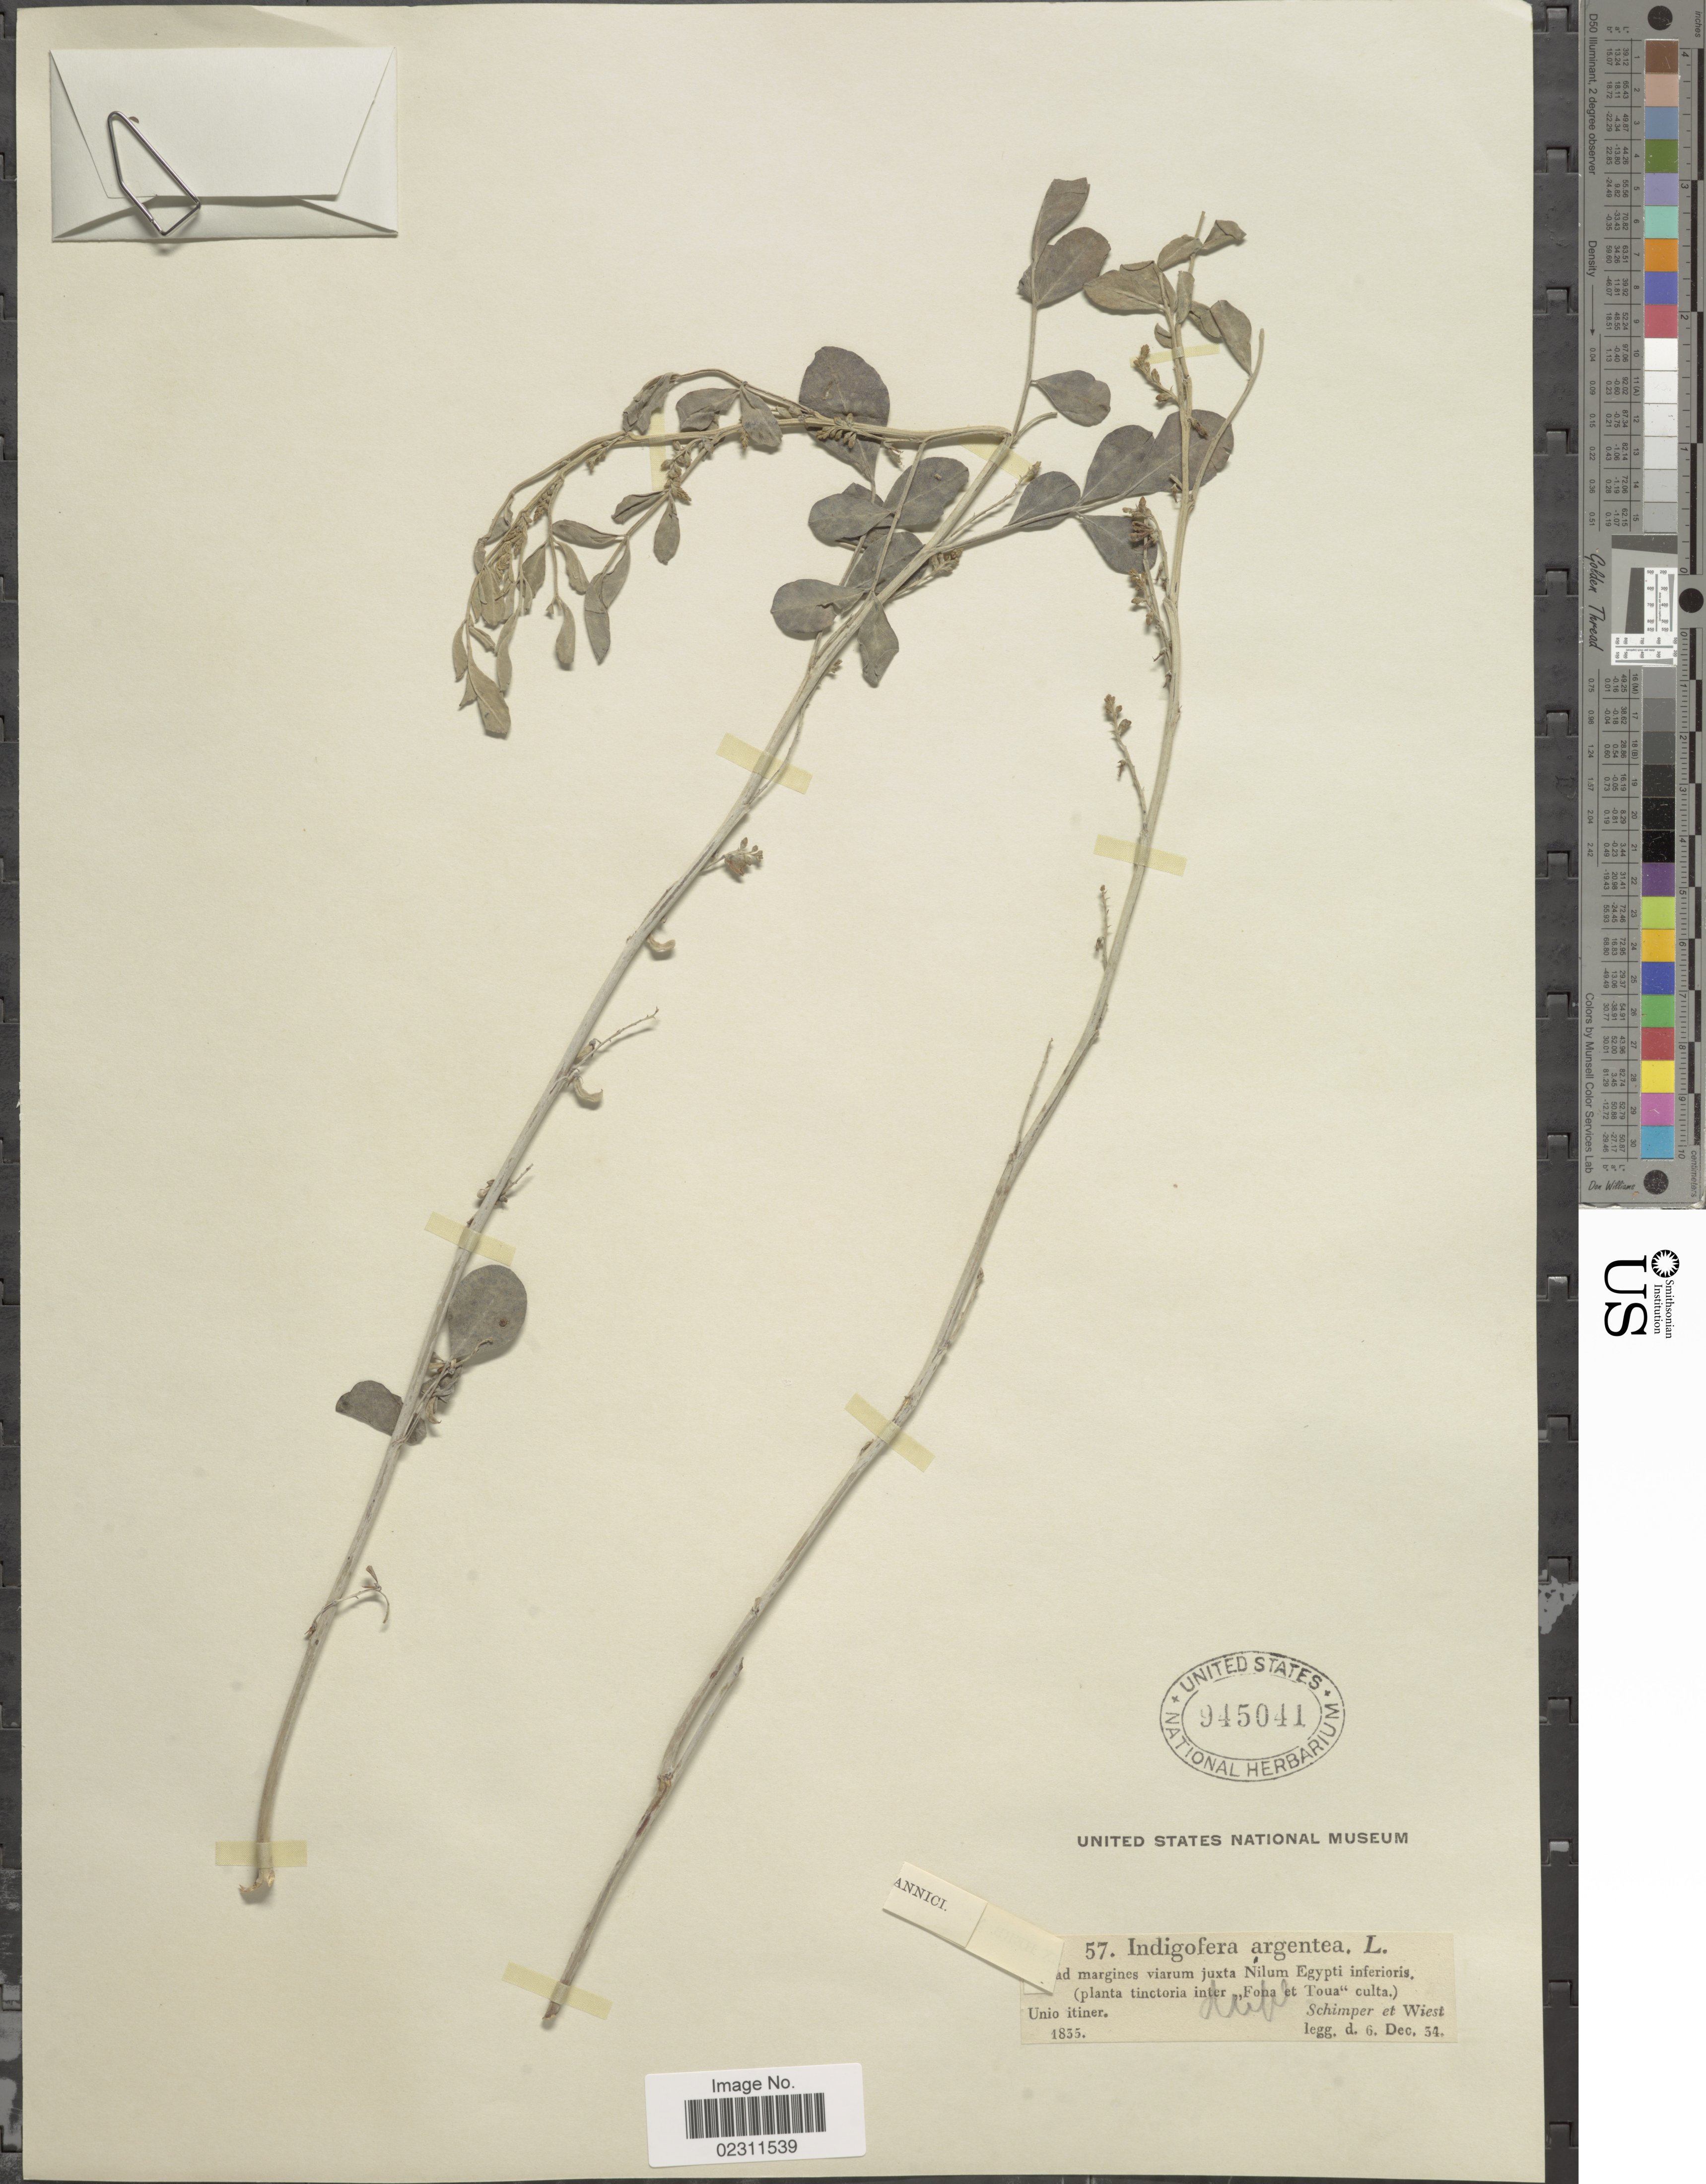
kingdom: Plantae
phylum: Tracheophyta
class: Magnoliopsida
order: Fabales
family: Fabaceae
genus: Indigofera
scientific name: Indigofera argentea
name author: L.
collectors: -. Schimper & -. Wiest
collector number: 57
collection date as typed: Transcribed d/m/y: 6/12/34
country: Egypt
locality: Juxta Nilum Egypti inferioris, inter Fona et Toua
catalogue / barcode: US 945041